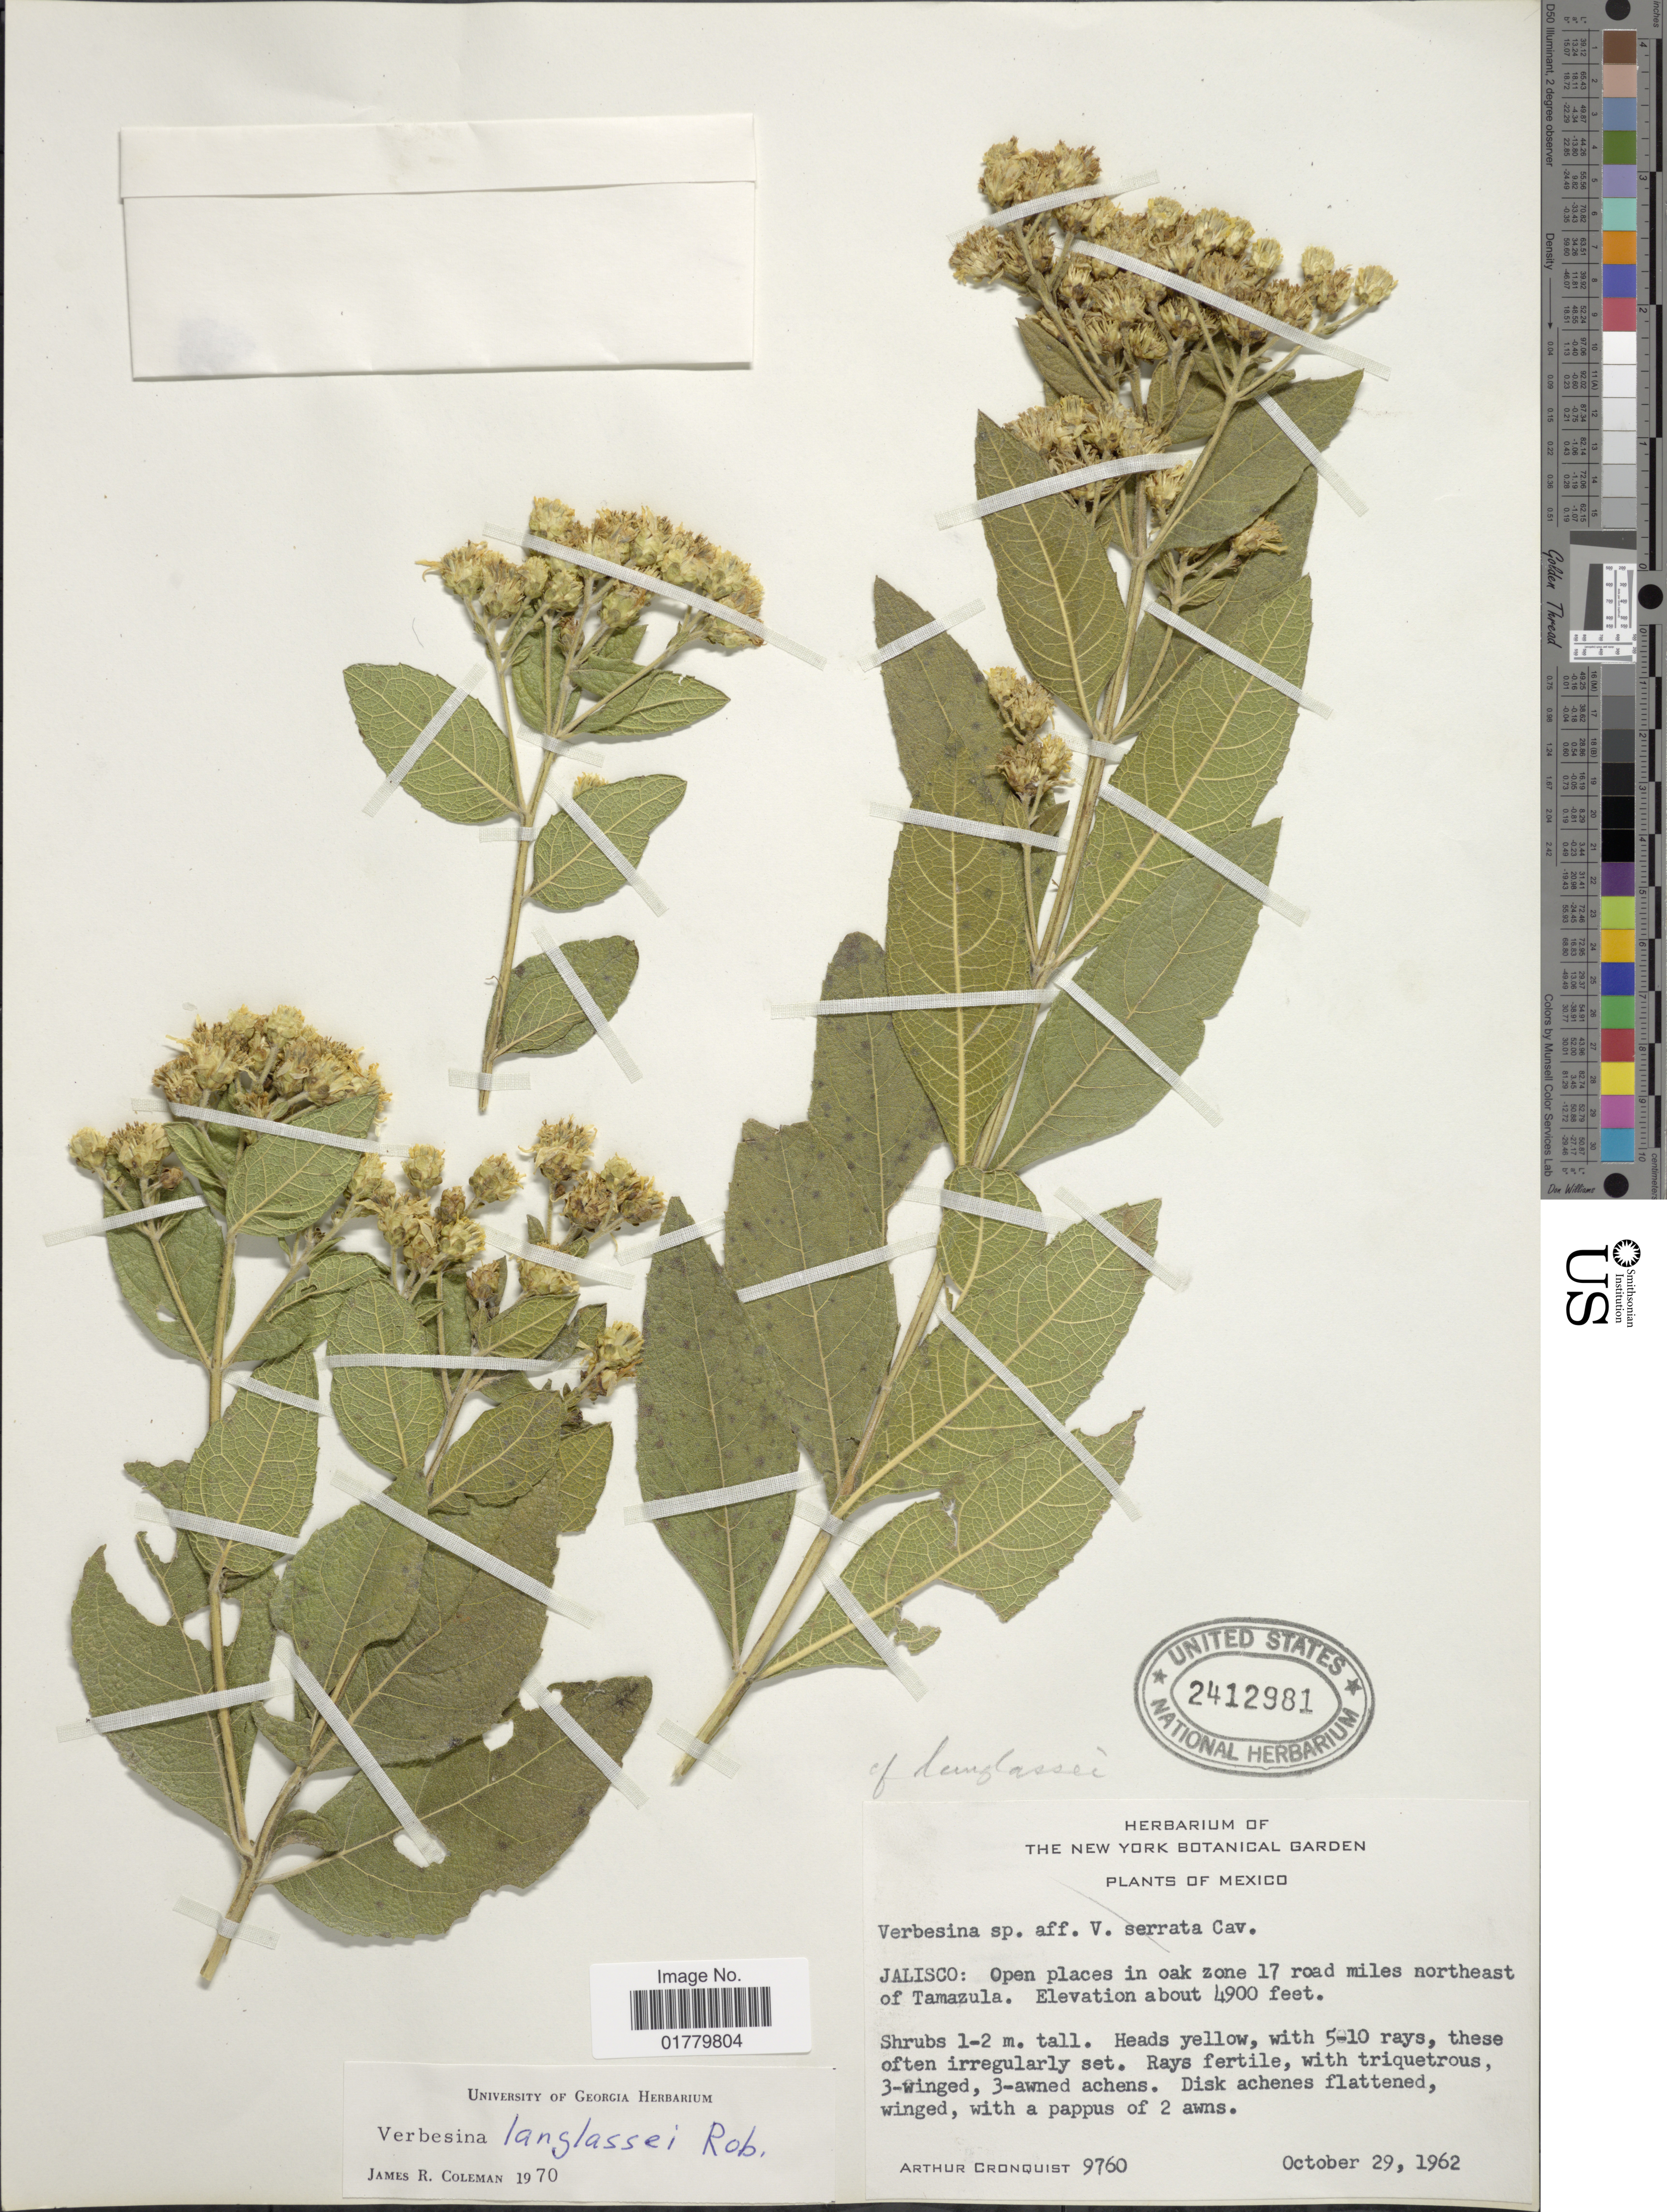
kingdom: Plantae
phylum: Tracheophyta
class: Magnoliopsida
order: Asterales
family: Asteraceae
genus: Verbesina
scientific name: Verbesina langlassei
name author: B.L. Rob.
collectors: A. J. Cronquist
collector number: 9760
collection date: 1962-10-29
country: Mexico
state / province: Jalisco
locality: Jalisco: Open places in oak zone 17 road miles northeast of Tamazula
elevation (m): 1494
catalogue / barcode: US 2412981